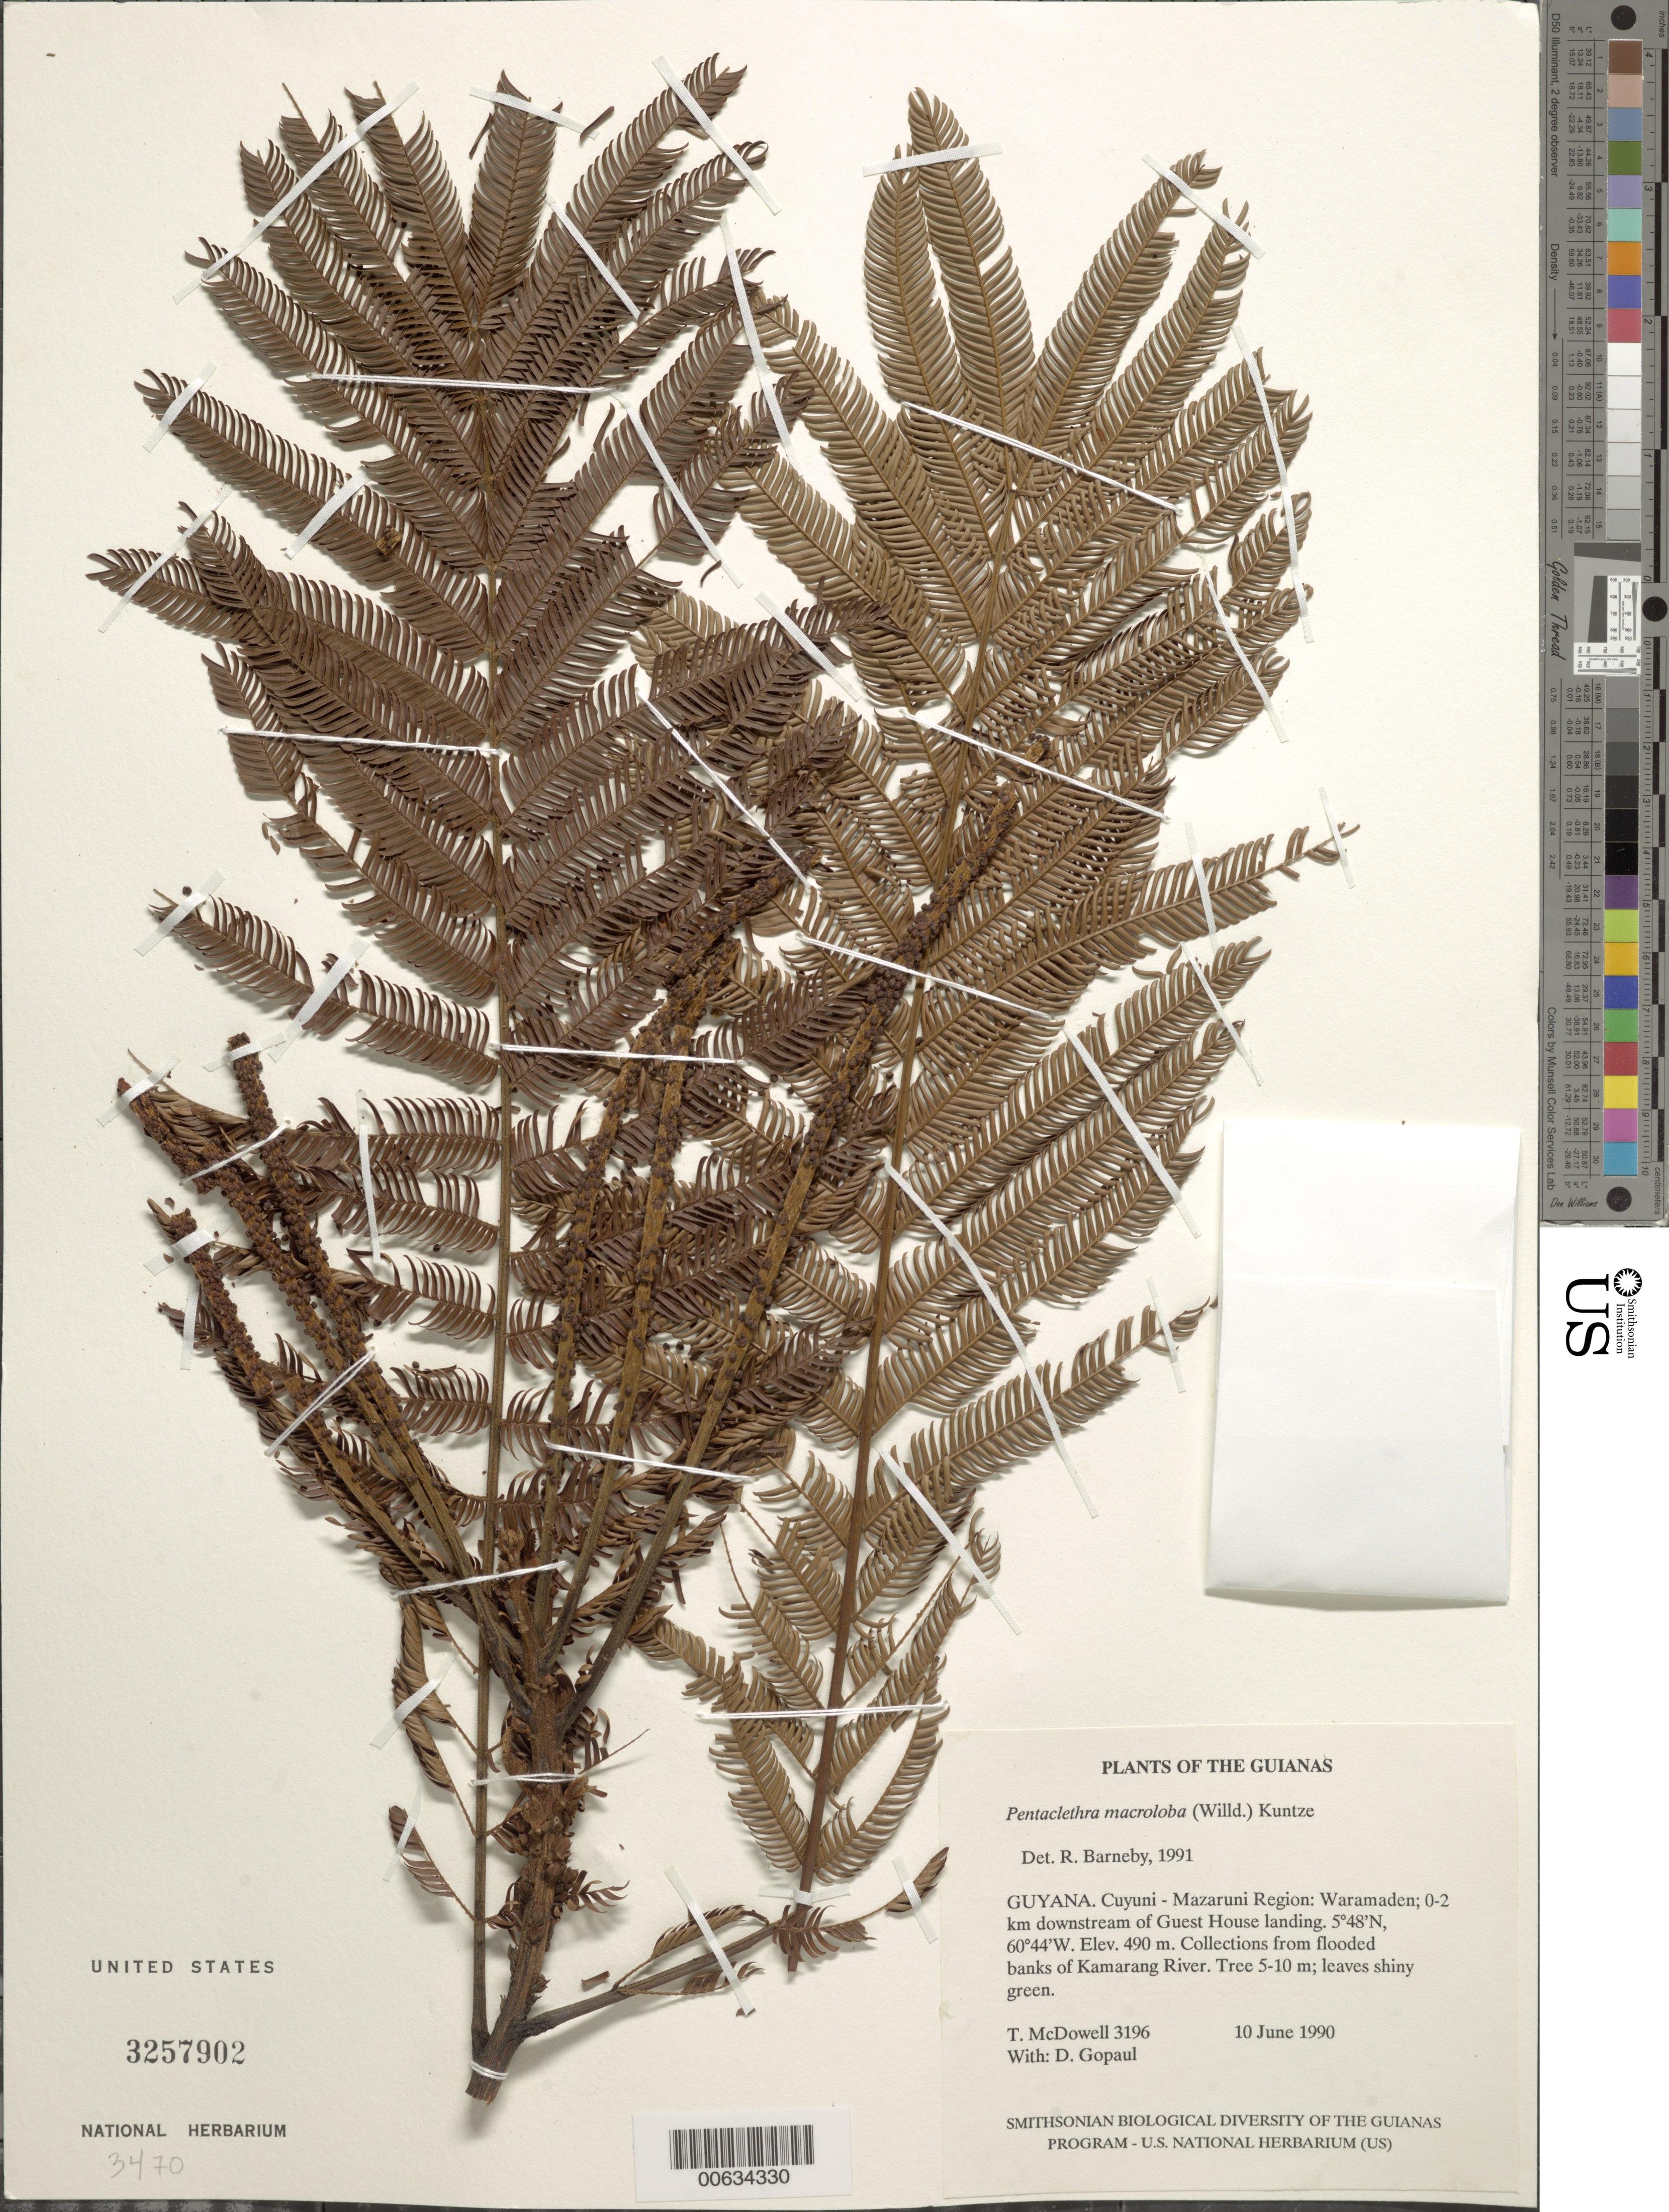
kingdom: Plantae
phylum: Tracheophyta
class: Magnoliopsida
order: Fabales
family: Fabaceae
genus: Pentaclethra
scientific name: Pentaclethra macroloba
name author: (Willd.) Kuntze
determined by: Barneby, Rupert C., (NY)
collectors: T. McDowell & D. Gopaul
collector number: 3196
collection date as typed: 10 June 1990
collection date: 1990-06-10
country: Guyana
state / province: Cuyuni-Mazaruni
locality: Waramaden, Kamarang River 0-2 km downstream of Guest House landing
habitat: Flooded river banks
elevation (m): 490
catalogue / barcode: US 3257902